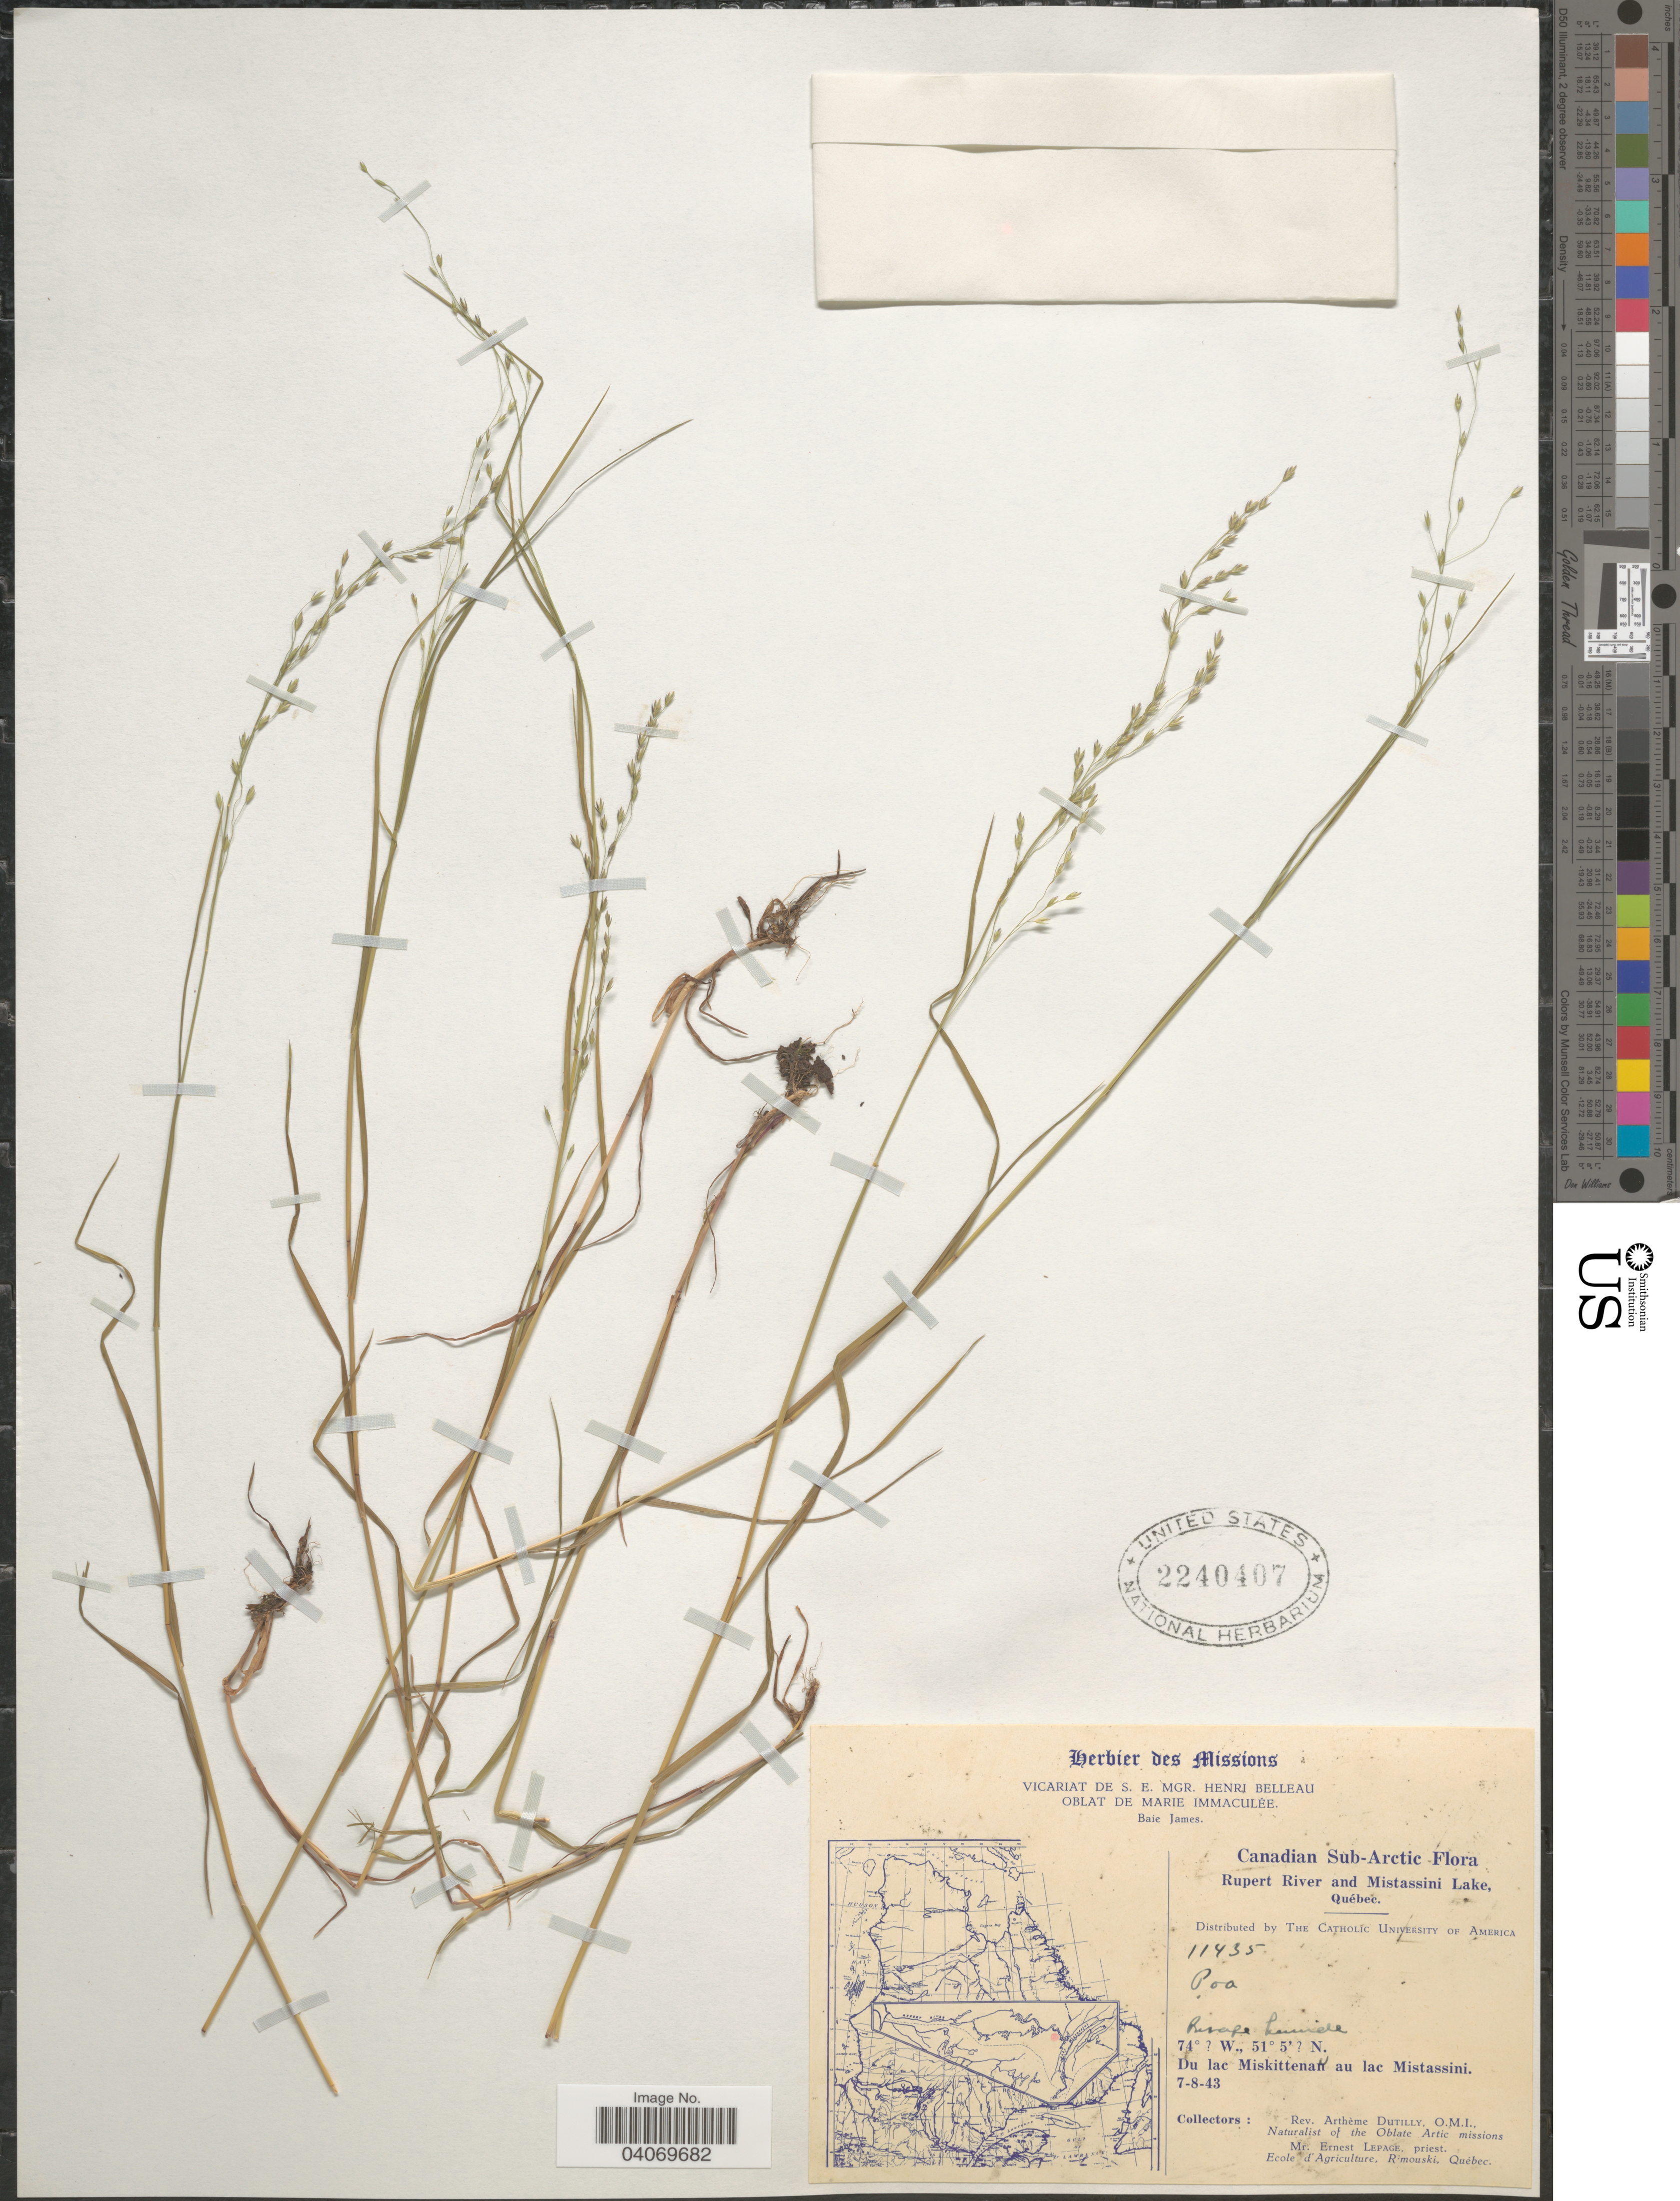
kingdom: Plantae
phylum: Tracheophyta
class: Liliopsida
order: Poales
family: Poaceae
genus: Poa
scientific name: Poa sp.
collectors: P. Dutilly & E. Lepage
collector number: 11435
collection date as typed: Transcribed d/m/y: 7/8/43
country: Canada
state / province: Quebec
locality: Herbier des Missions. Baie James [unsure placement]. Canadian Sub-Arctic. Rupert River and Mistassini Lake. Du lac Miskittenau au lac Mistassini. Naturalist of the Oblate Arctic missions.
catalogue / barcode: US 2240407